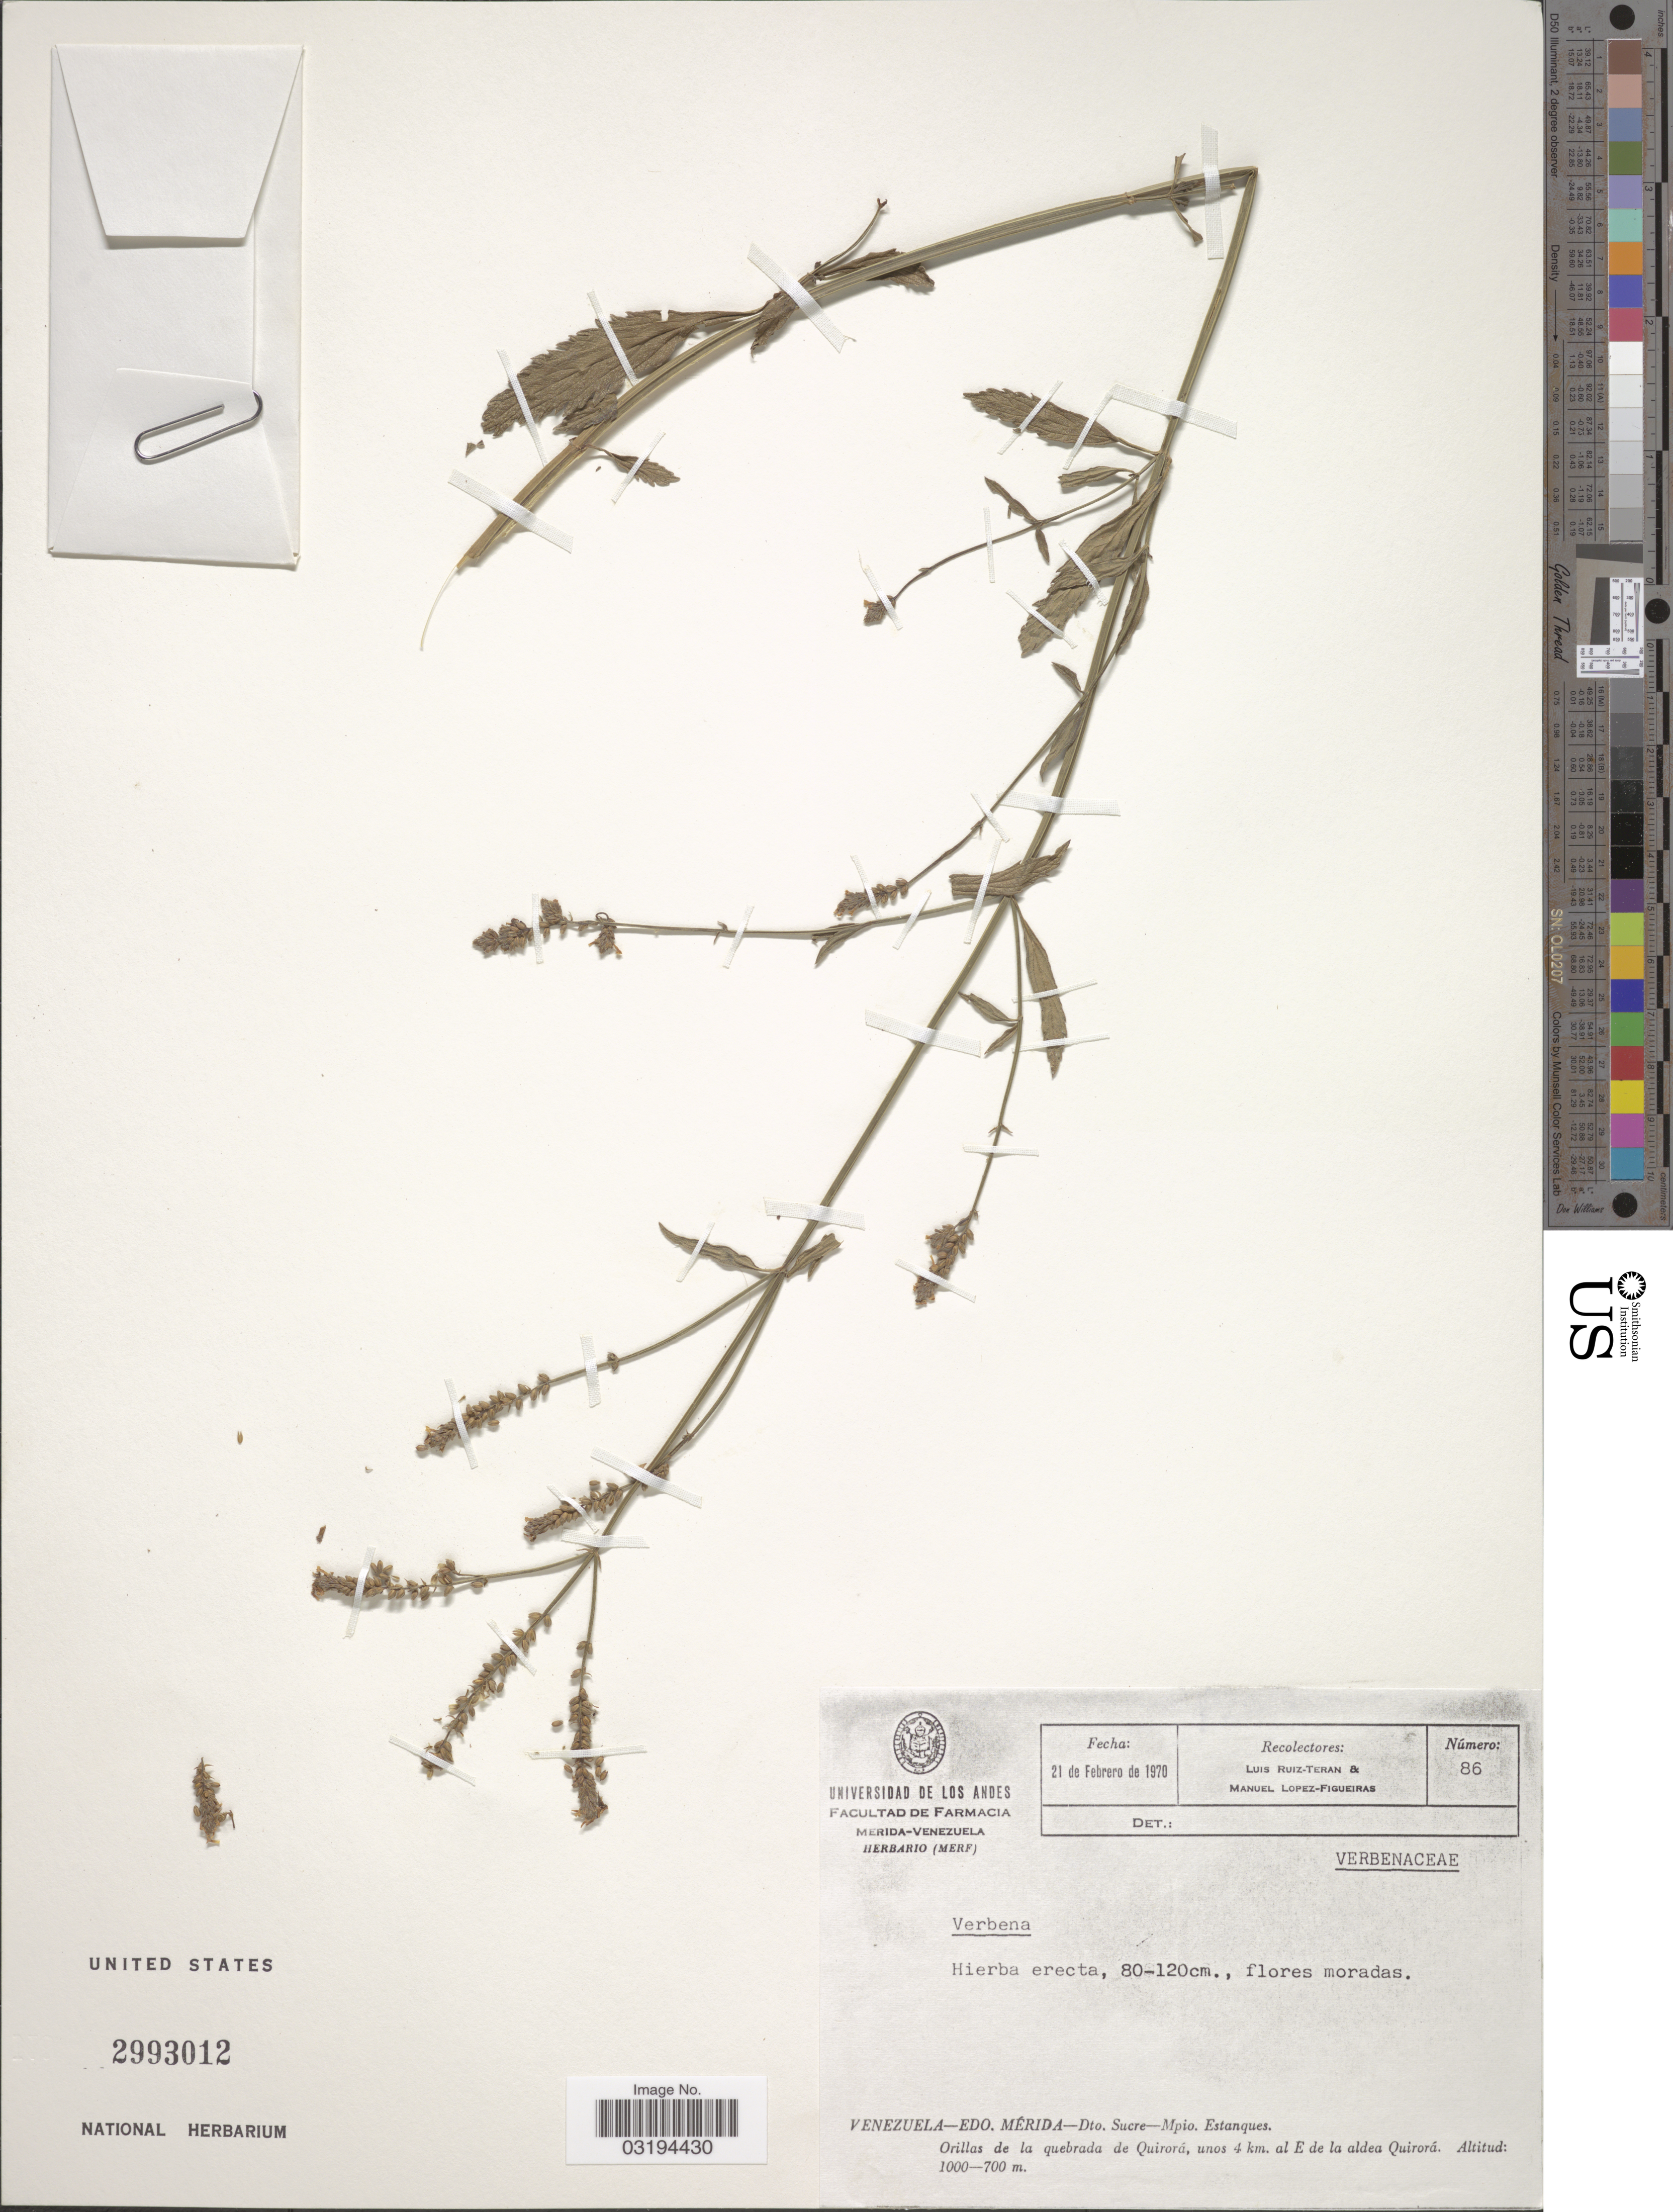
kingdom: Plantae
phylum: Tracheophyta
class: Magnoliopsida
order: Lamiales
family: Verbenaceae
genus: Verbena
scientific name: Verbena sp.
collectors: L. Teran & M. López Figueiras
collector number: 86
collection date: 1970-02-21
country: Venezuela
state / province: Mérida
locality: Dto. Sucre - Mpio. Estanques. Orillas de la quebrada de Quirorá, unos 4 km. al E de la aldea Quirorá.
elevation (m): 700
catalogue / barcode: US 2993012